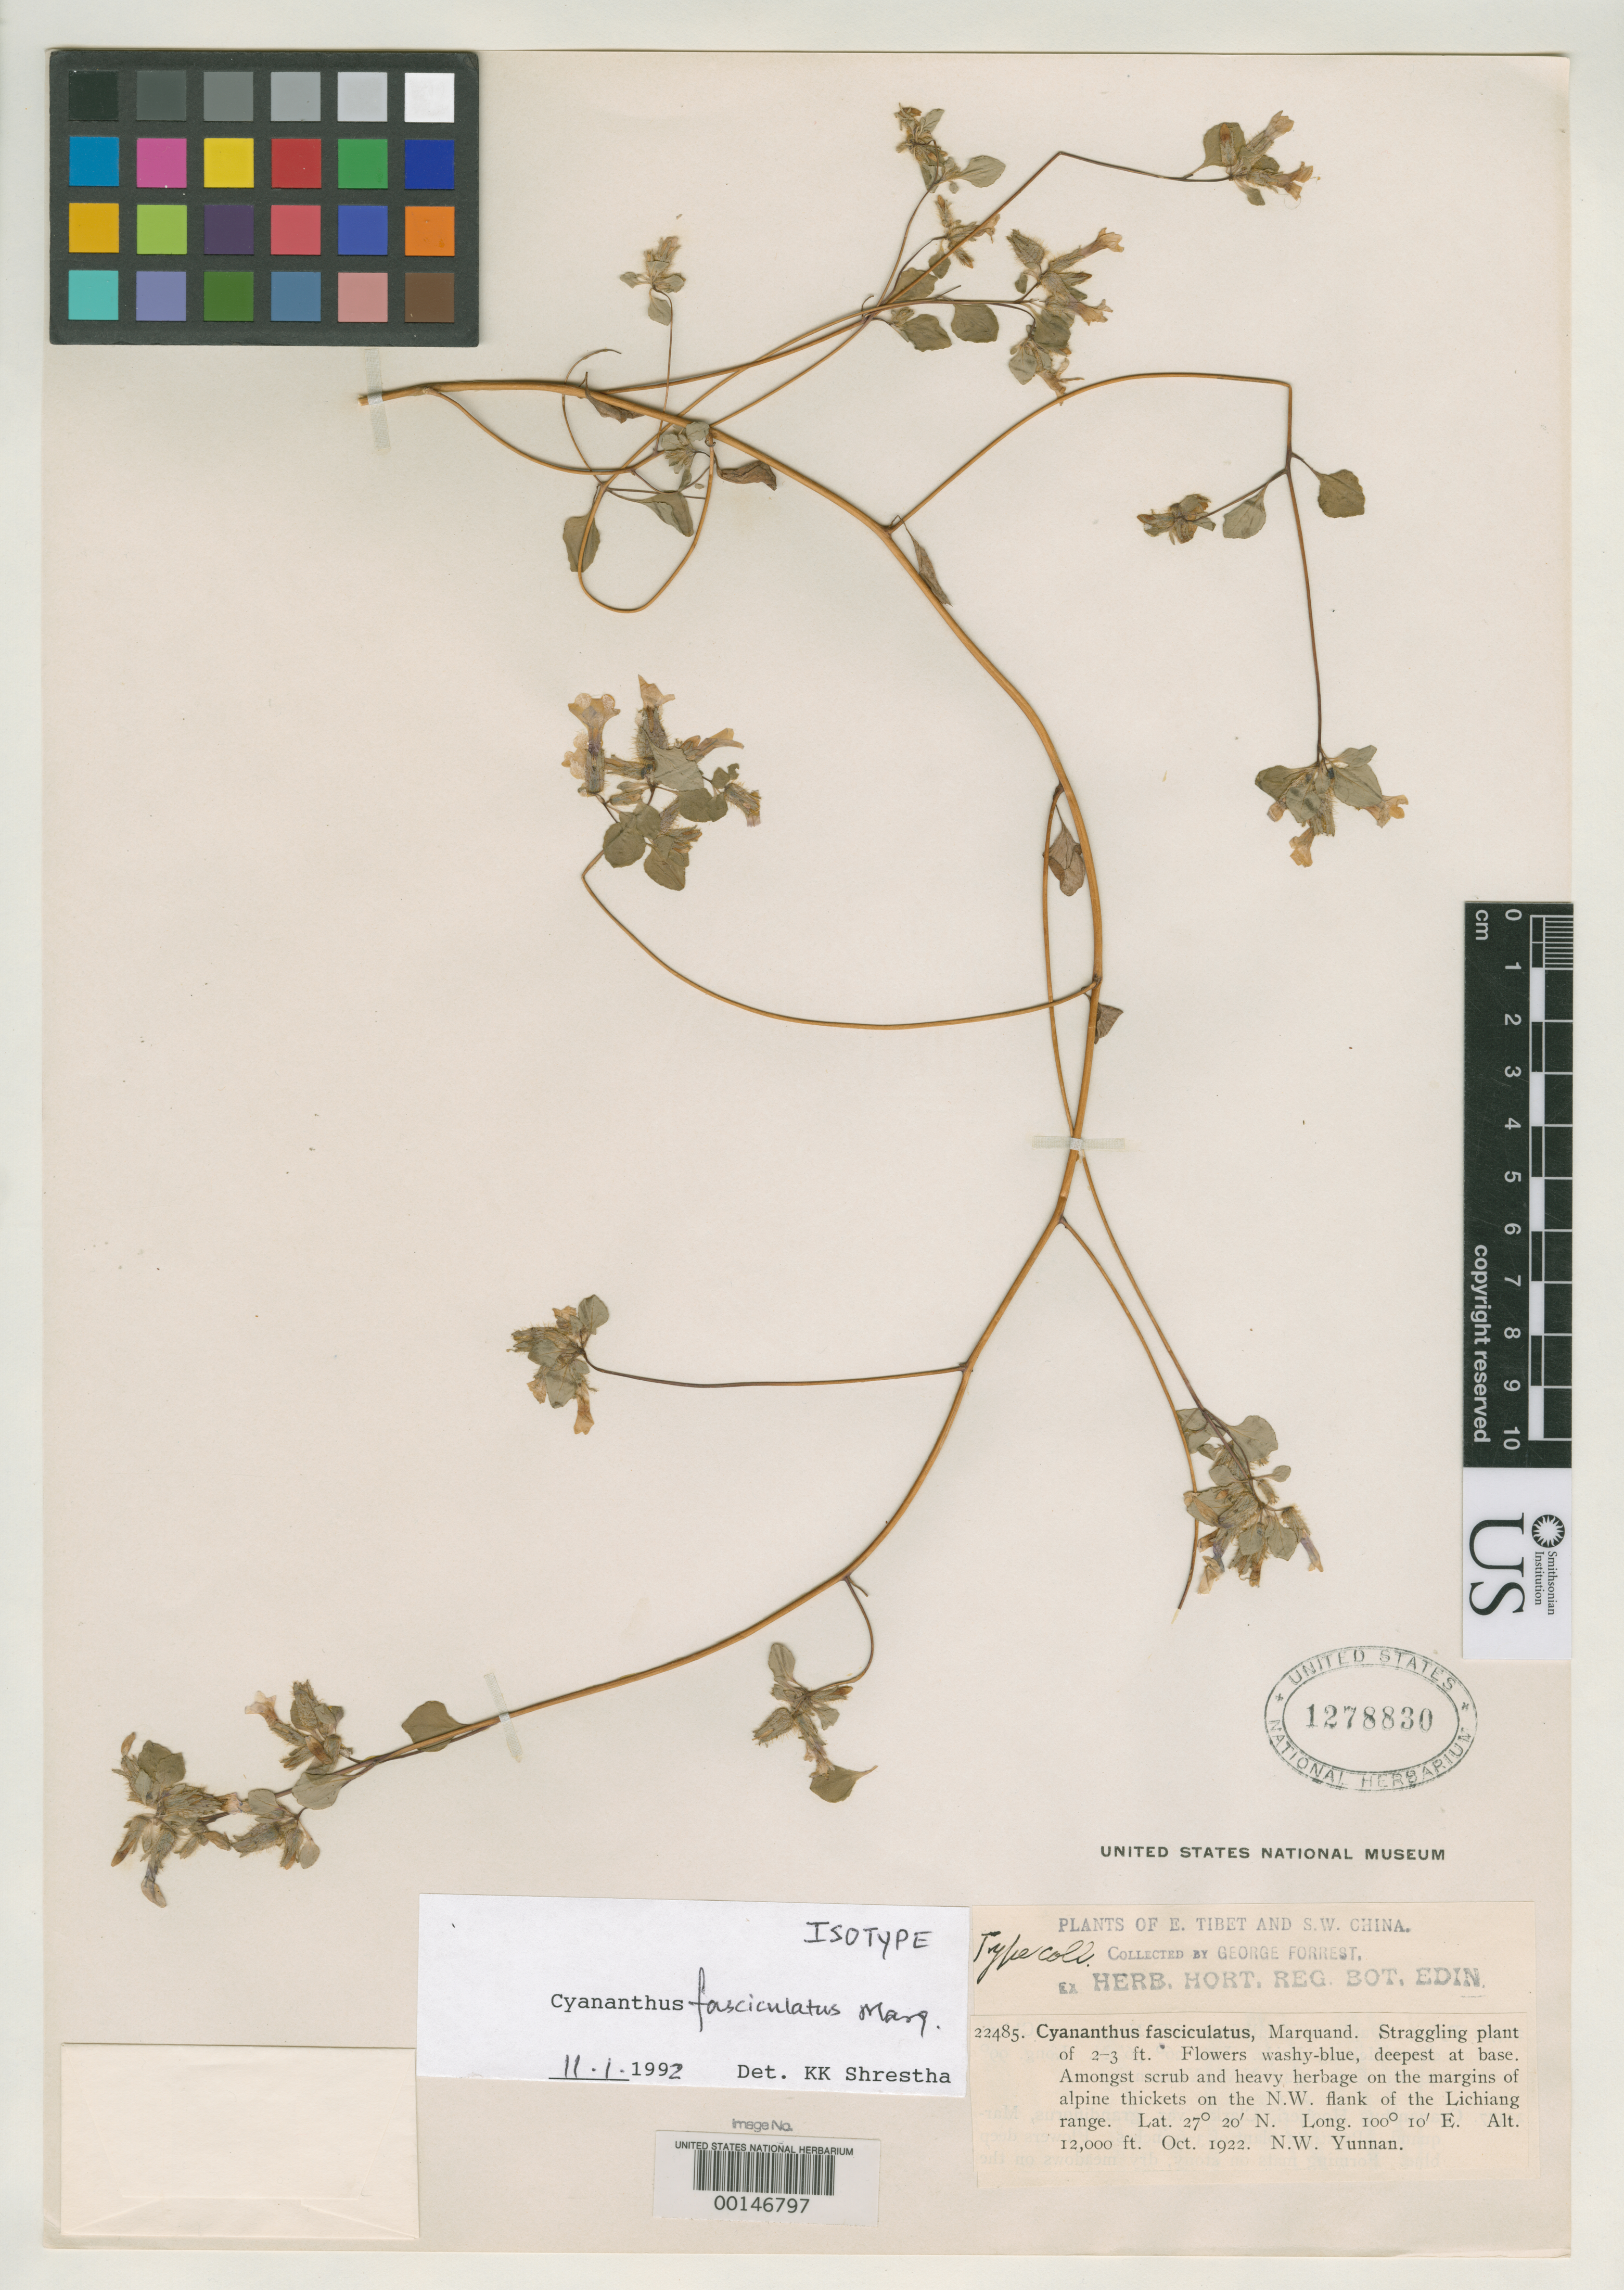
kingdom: Plantae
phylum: Tracheophyta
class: Magnoliopsida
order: Asterales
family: Campanulaceae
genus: Cyananthus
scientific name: Cyananthus fasciculatus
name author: C. Marquand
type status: Isotype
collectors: G. Forrest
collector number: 22485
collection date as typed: Oct 1922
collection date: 1922-10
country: China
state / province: Yunnan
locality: NW flank of Lichang Range.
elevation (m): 3600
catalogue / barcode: US 1278830